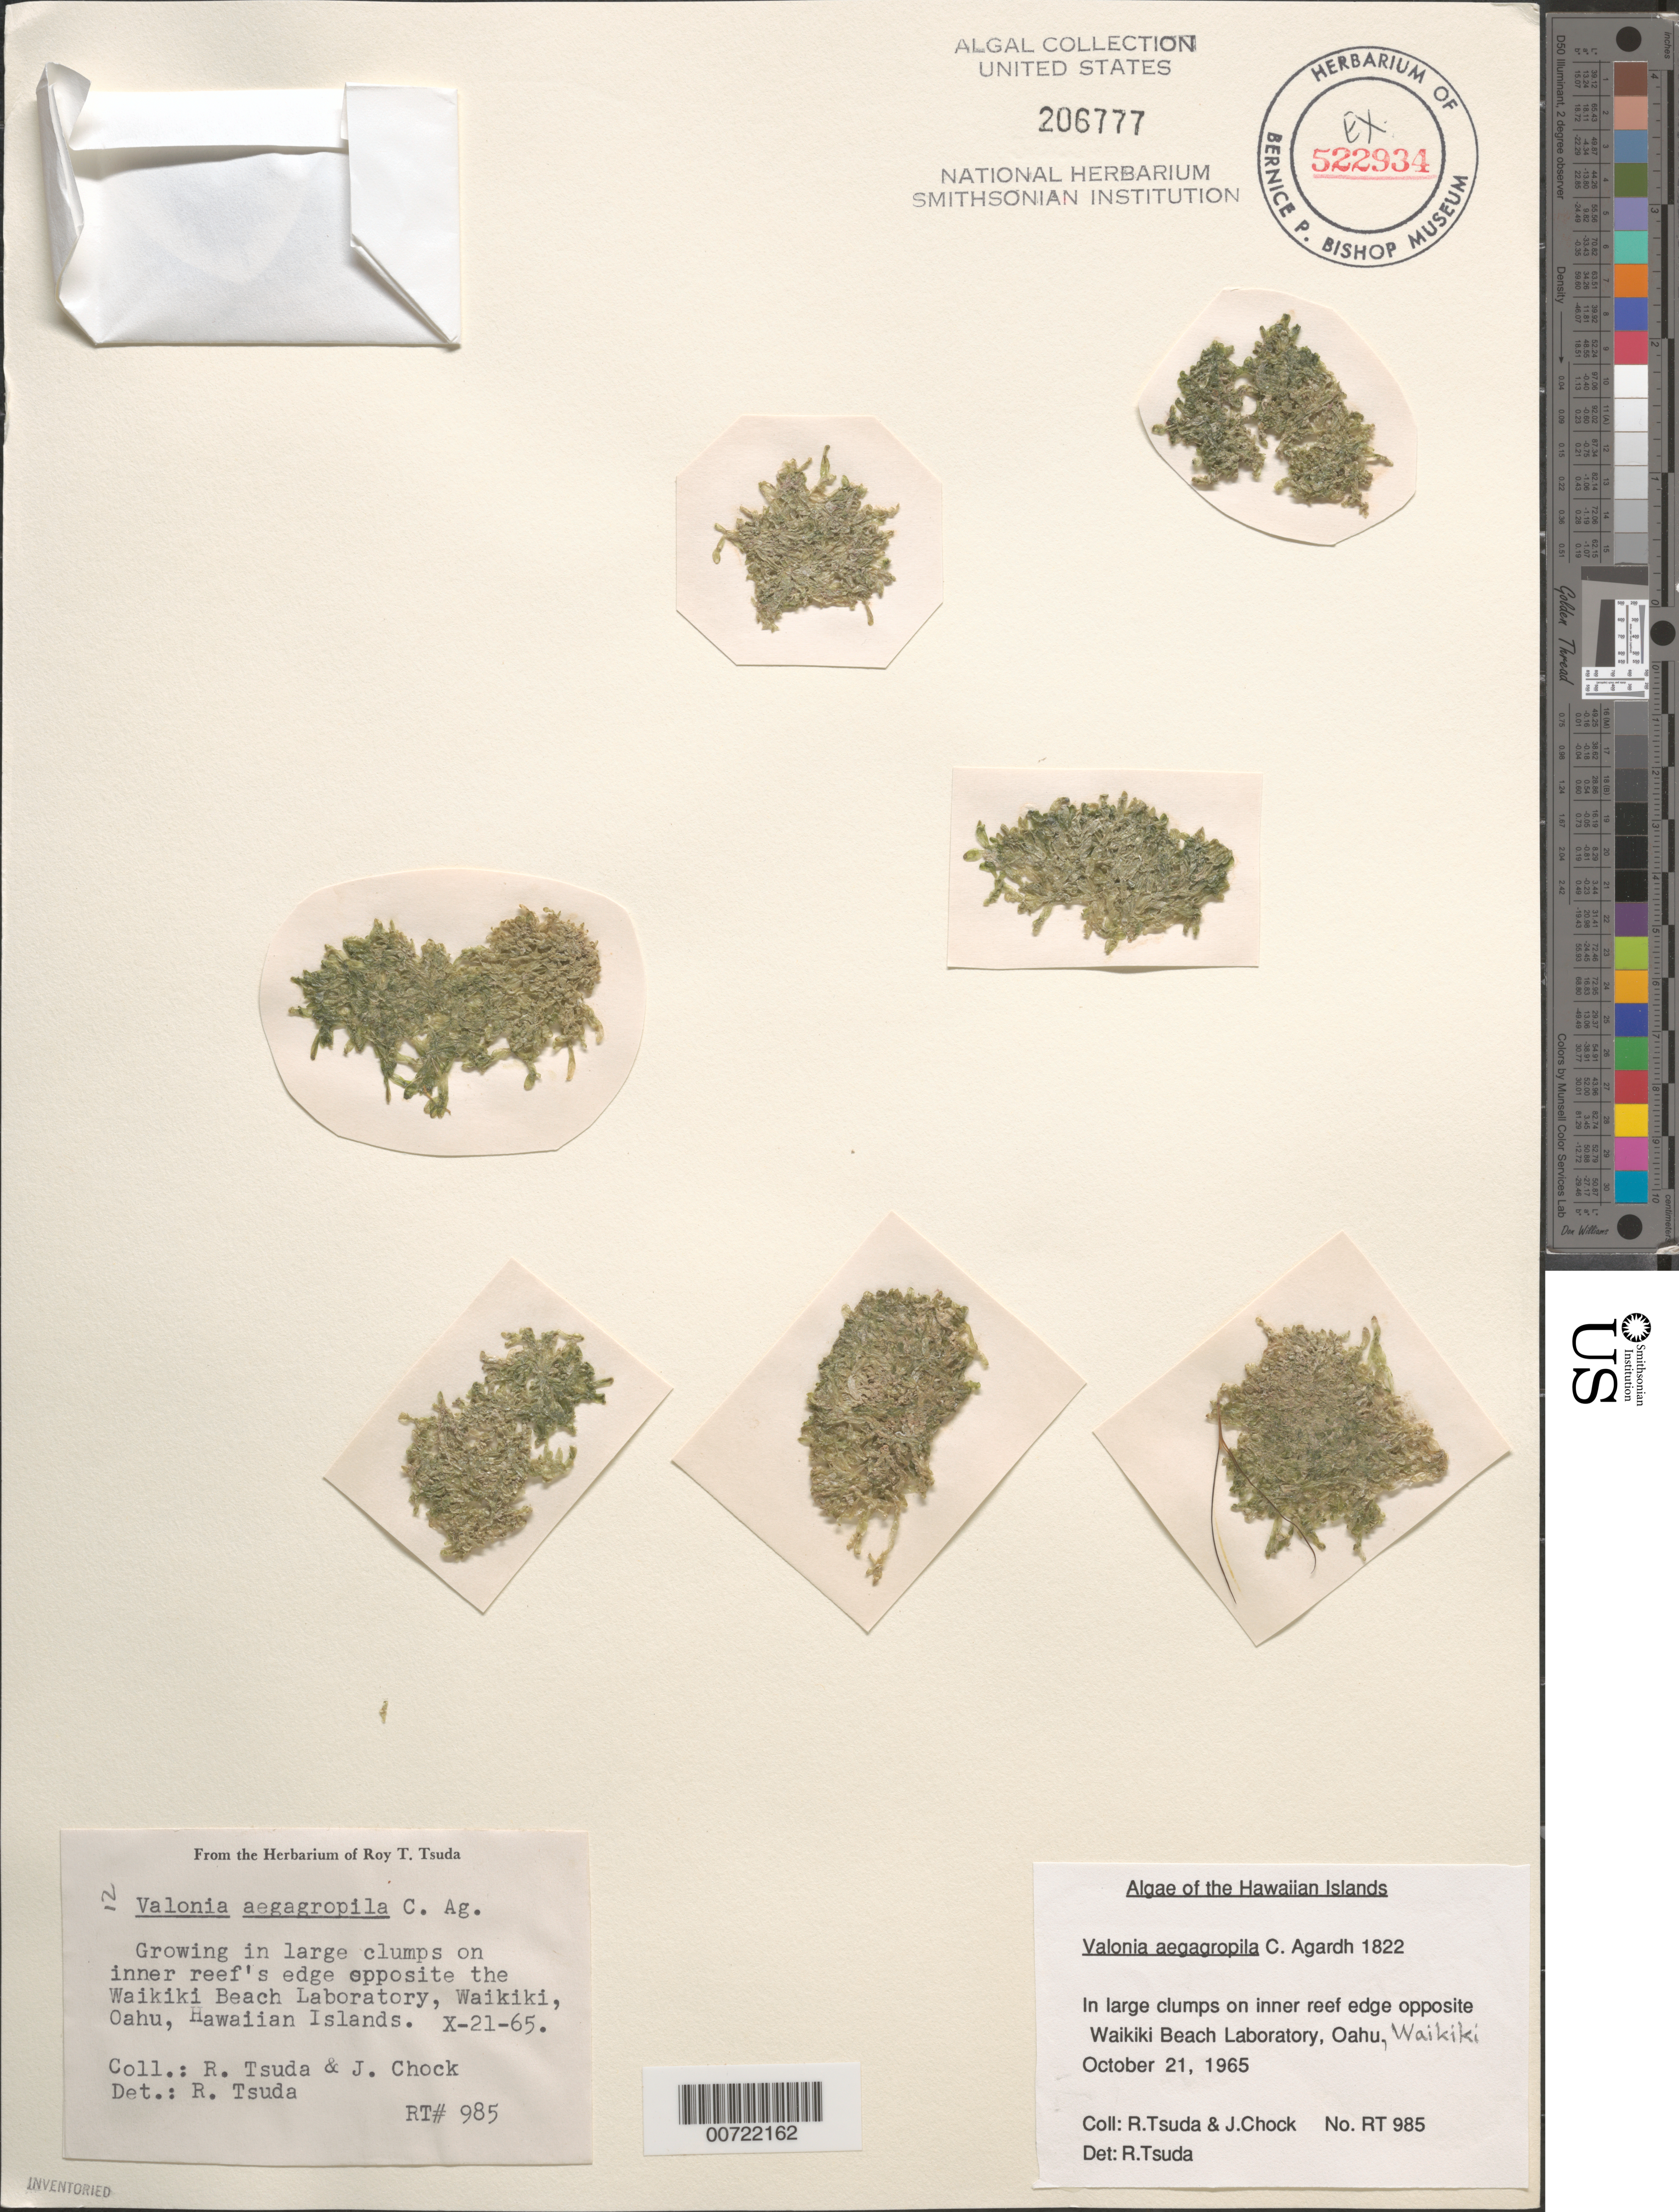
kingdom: Plantae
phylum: Chlorophyta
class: Ulvophyceae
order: Siphonocladales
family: Valoniaceae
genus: Valonia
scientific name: Valonia aegagropila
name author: C. Agardh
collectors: R. Tsuda & J. Chock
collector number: RT 985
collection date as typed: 21 Oct 1965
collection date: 1965-10-21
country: United States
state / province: Hawaii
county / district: Honolulu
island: Oahu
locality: Waikiki, Waikiki Beach Laboratory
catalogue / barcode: US 206777